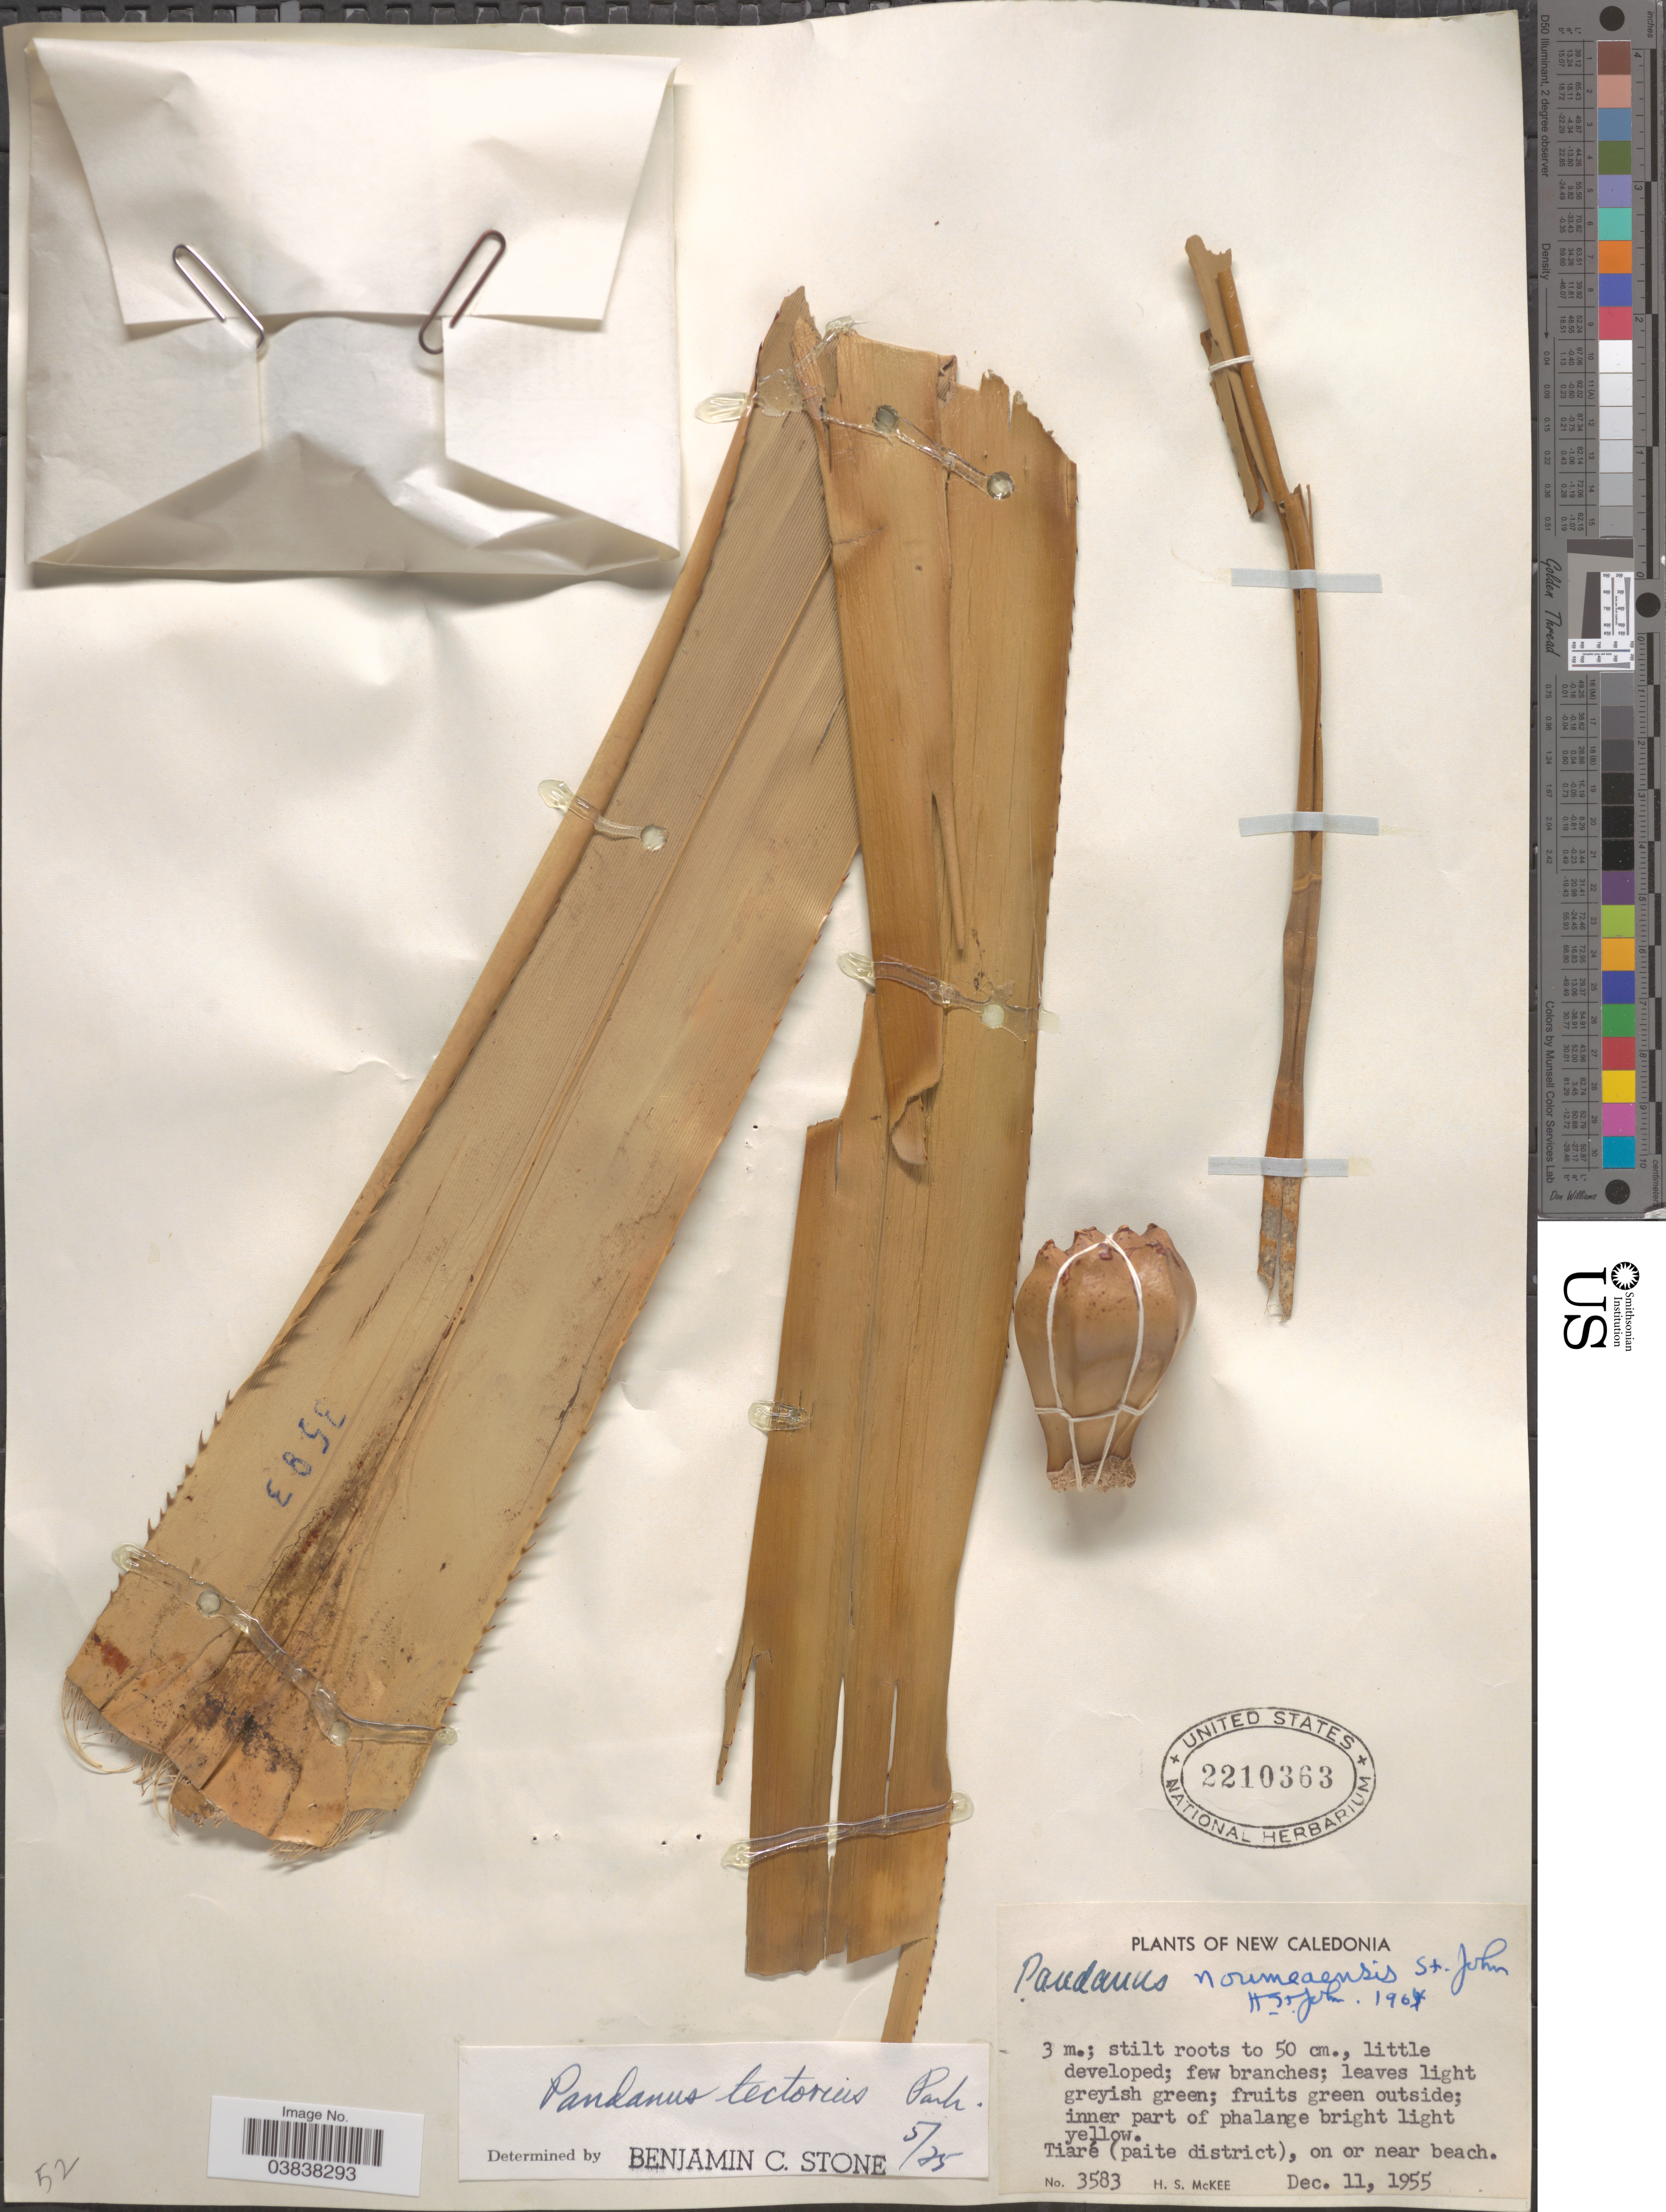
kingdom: Plantae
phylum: Tracheophyta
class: Liliopsida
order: Pandanales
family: Pandanaceae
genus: Pandanus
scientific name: Pandanus pulposus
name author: (Warb.) Martelli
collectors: H. S. McKee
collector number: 3583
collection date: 1955-12-11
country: New Caledonia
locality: Tiaré (paite district), on or near beach.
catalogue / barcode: US 2210363